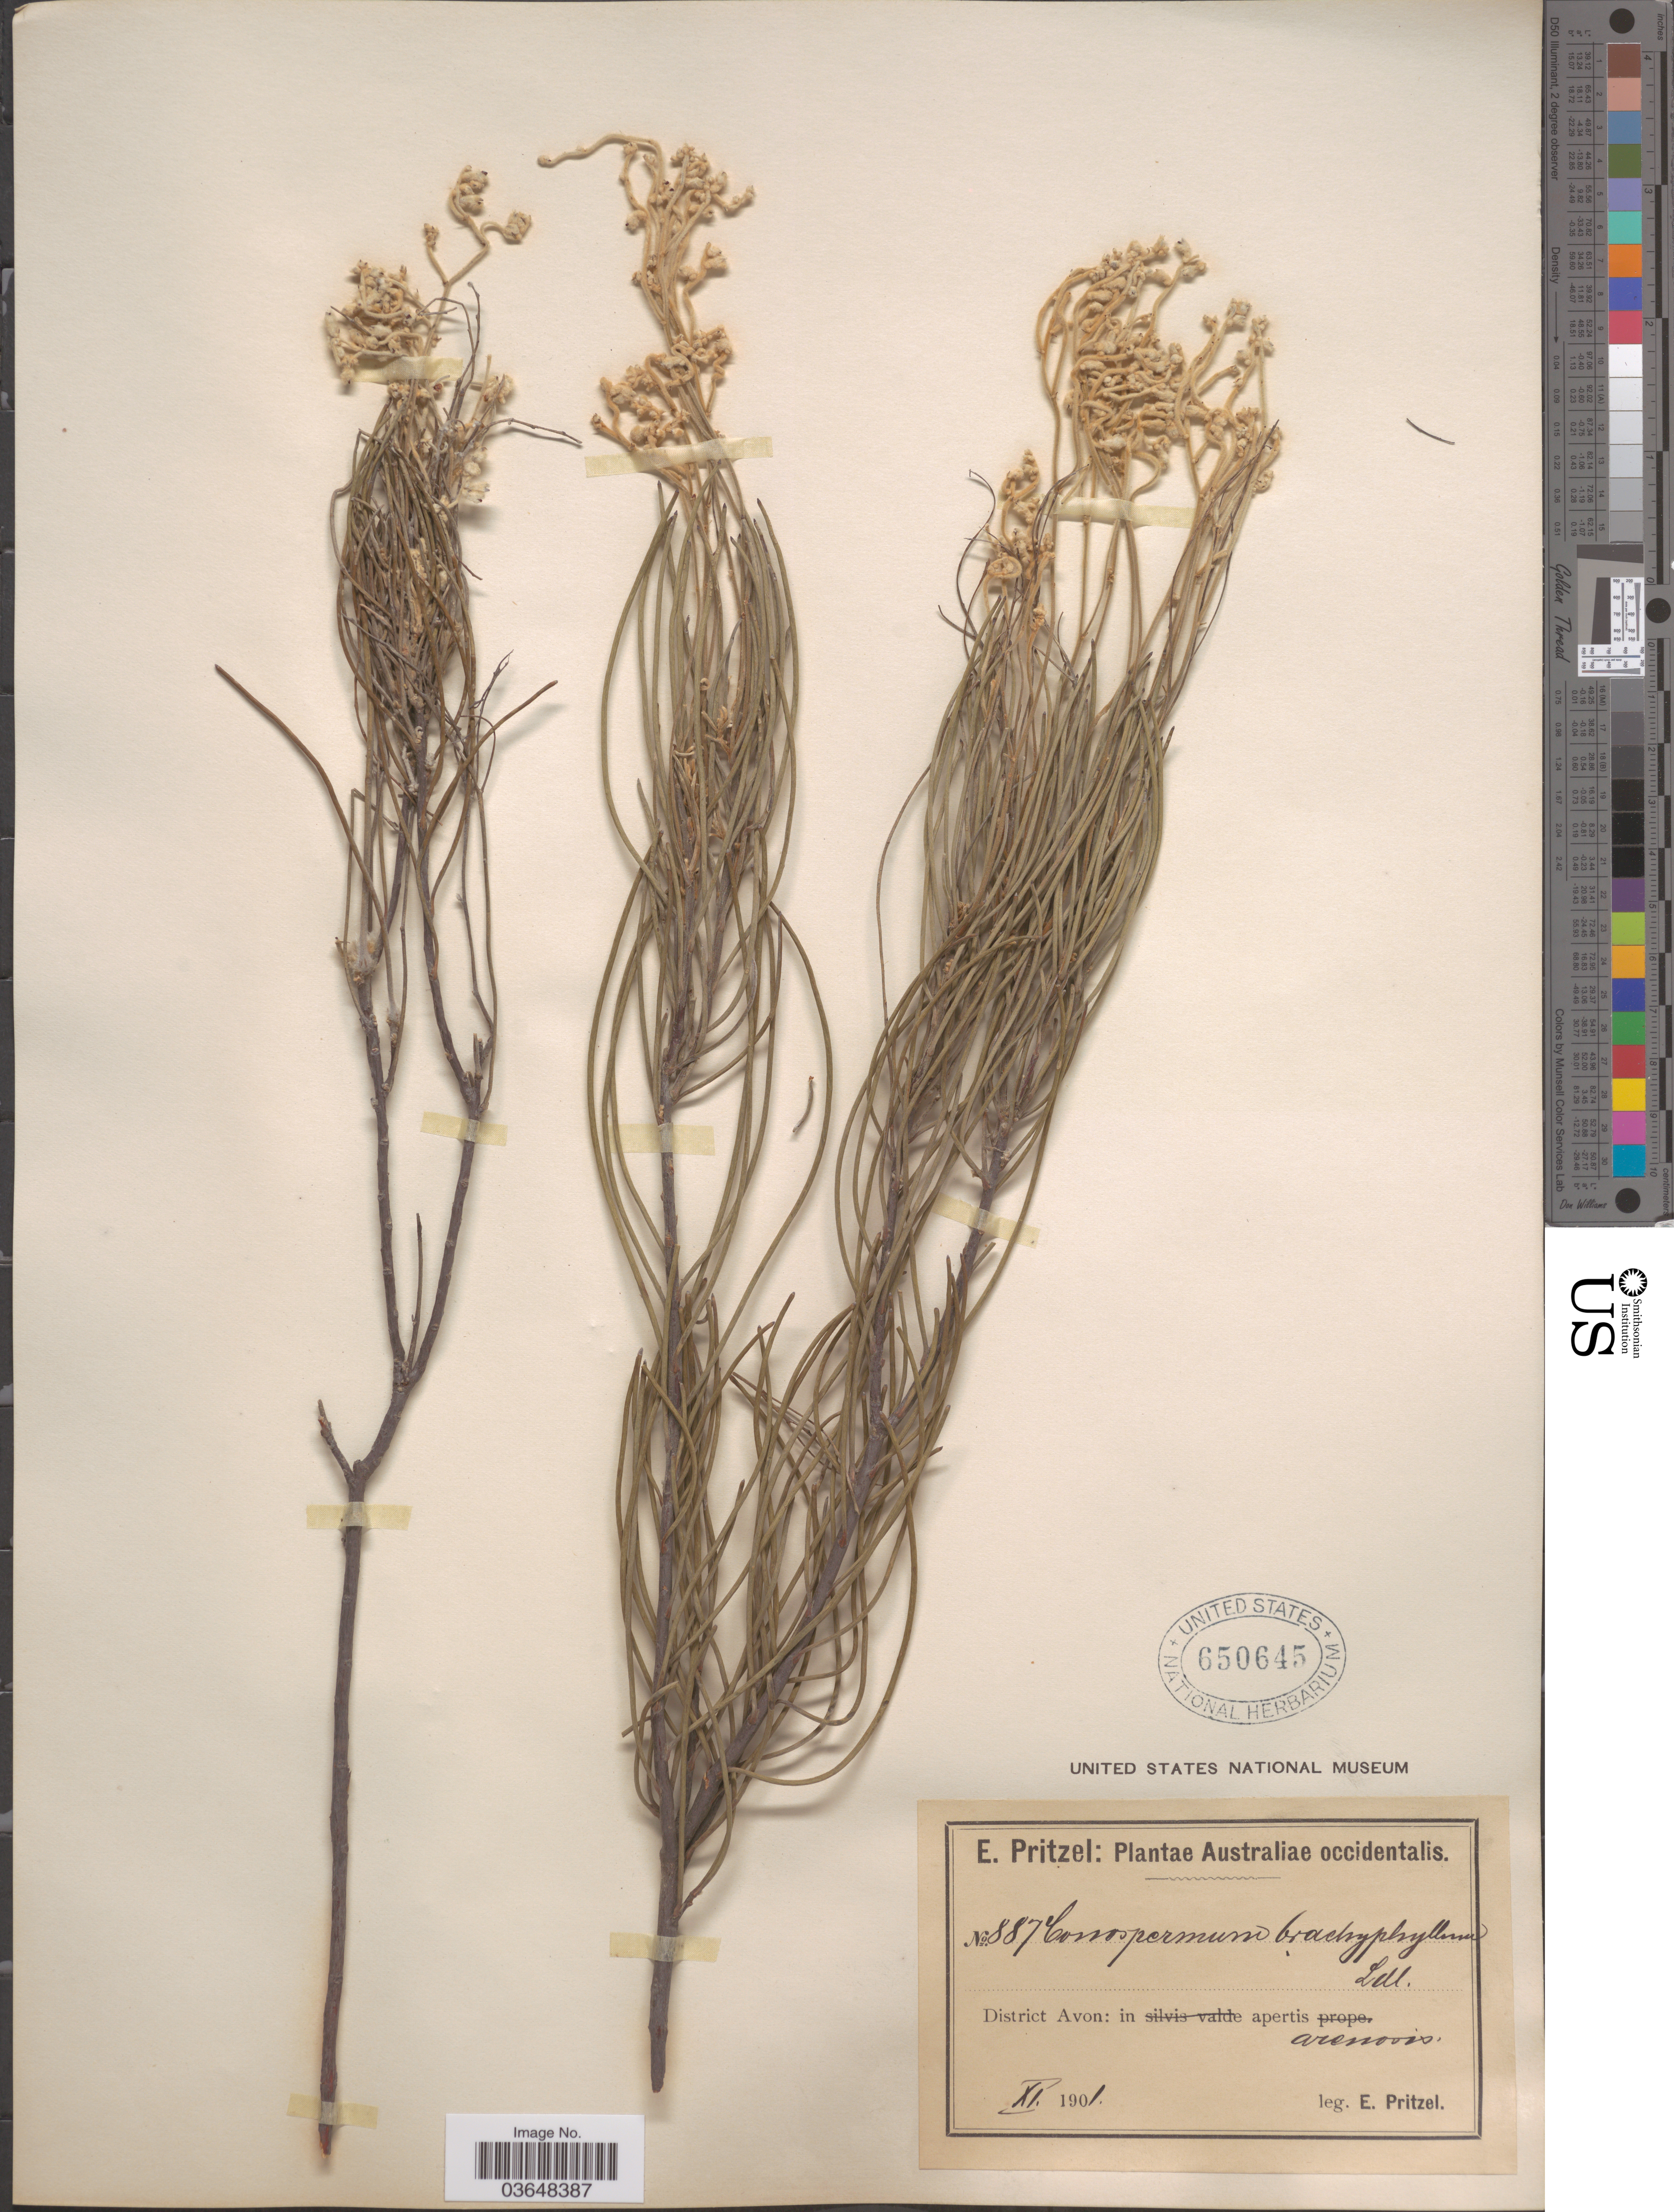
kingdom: Plantae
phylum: Tracheophyta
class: Magnoliopsida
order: Proteales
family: Proteaceae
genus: Conospermum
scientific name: Conospermum brachyphyllum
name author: Lindl.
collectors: E. G. Pritzel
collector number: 887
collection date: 1901-11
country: Australia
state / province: Western Australia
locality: Australiæ occidentalis. District Avon: in apertis arenosis.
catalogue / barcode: US 650645